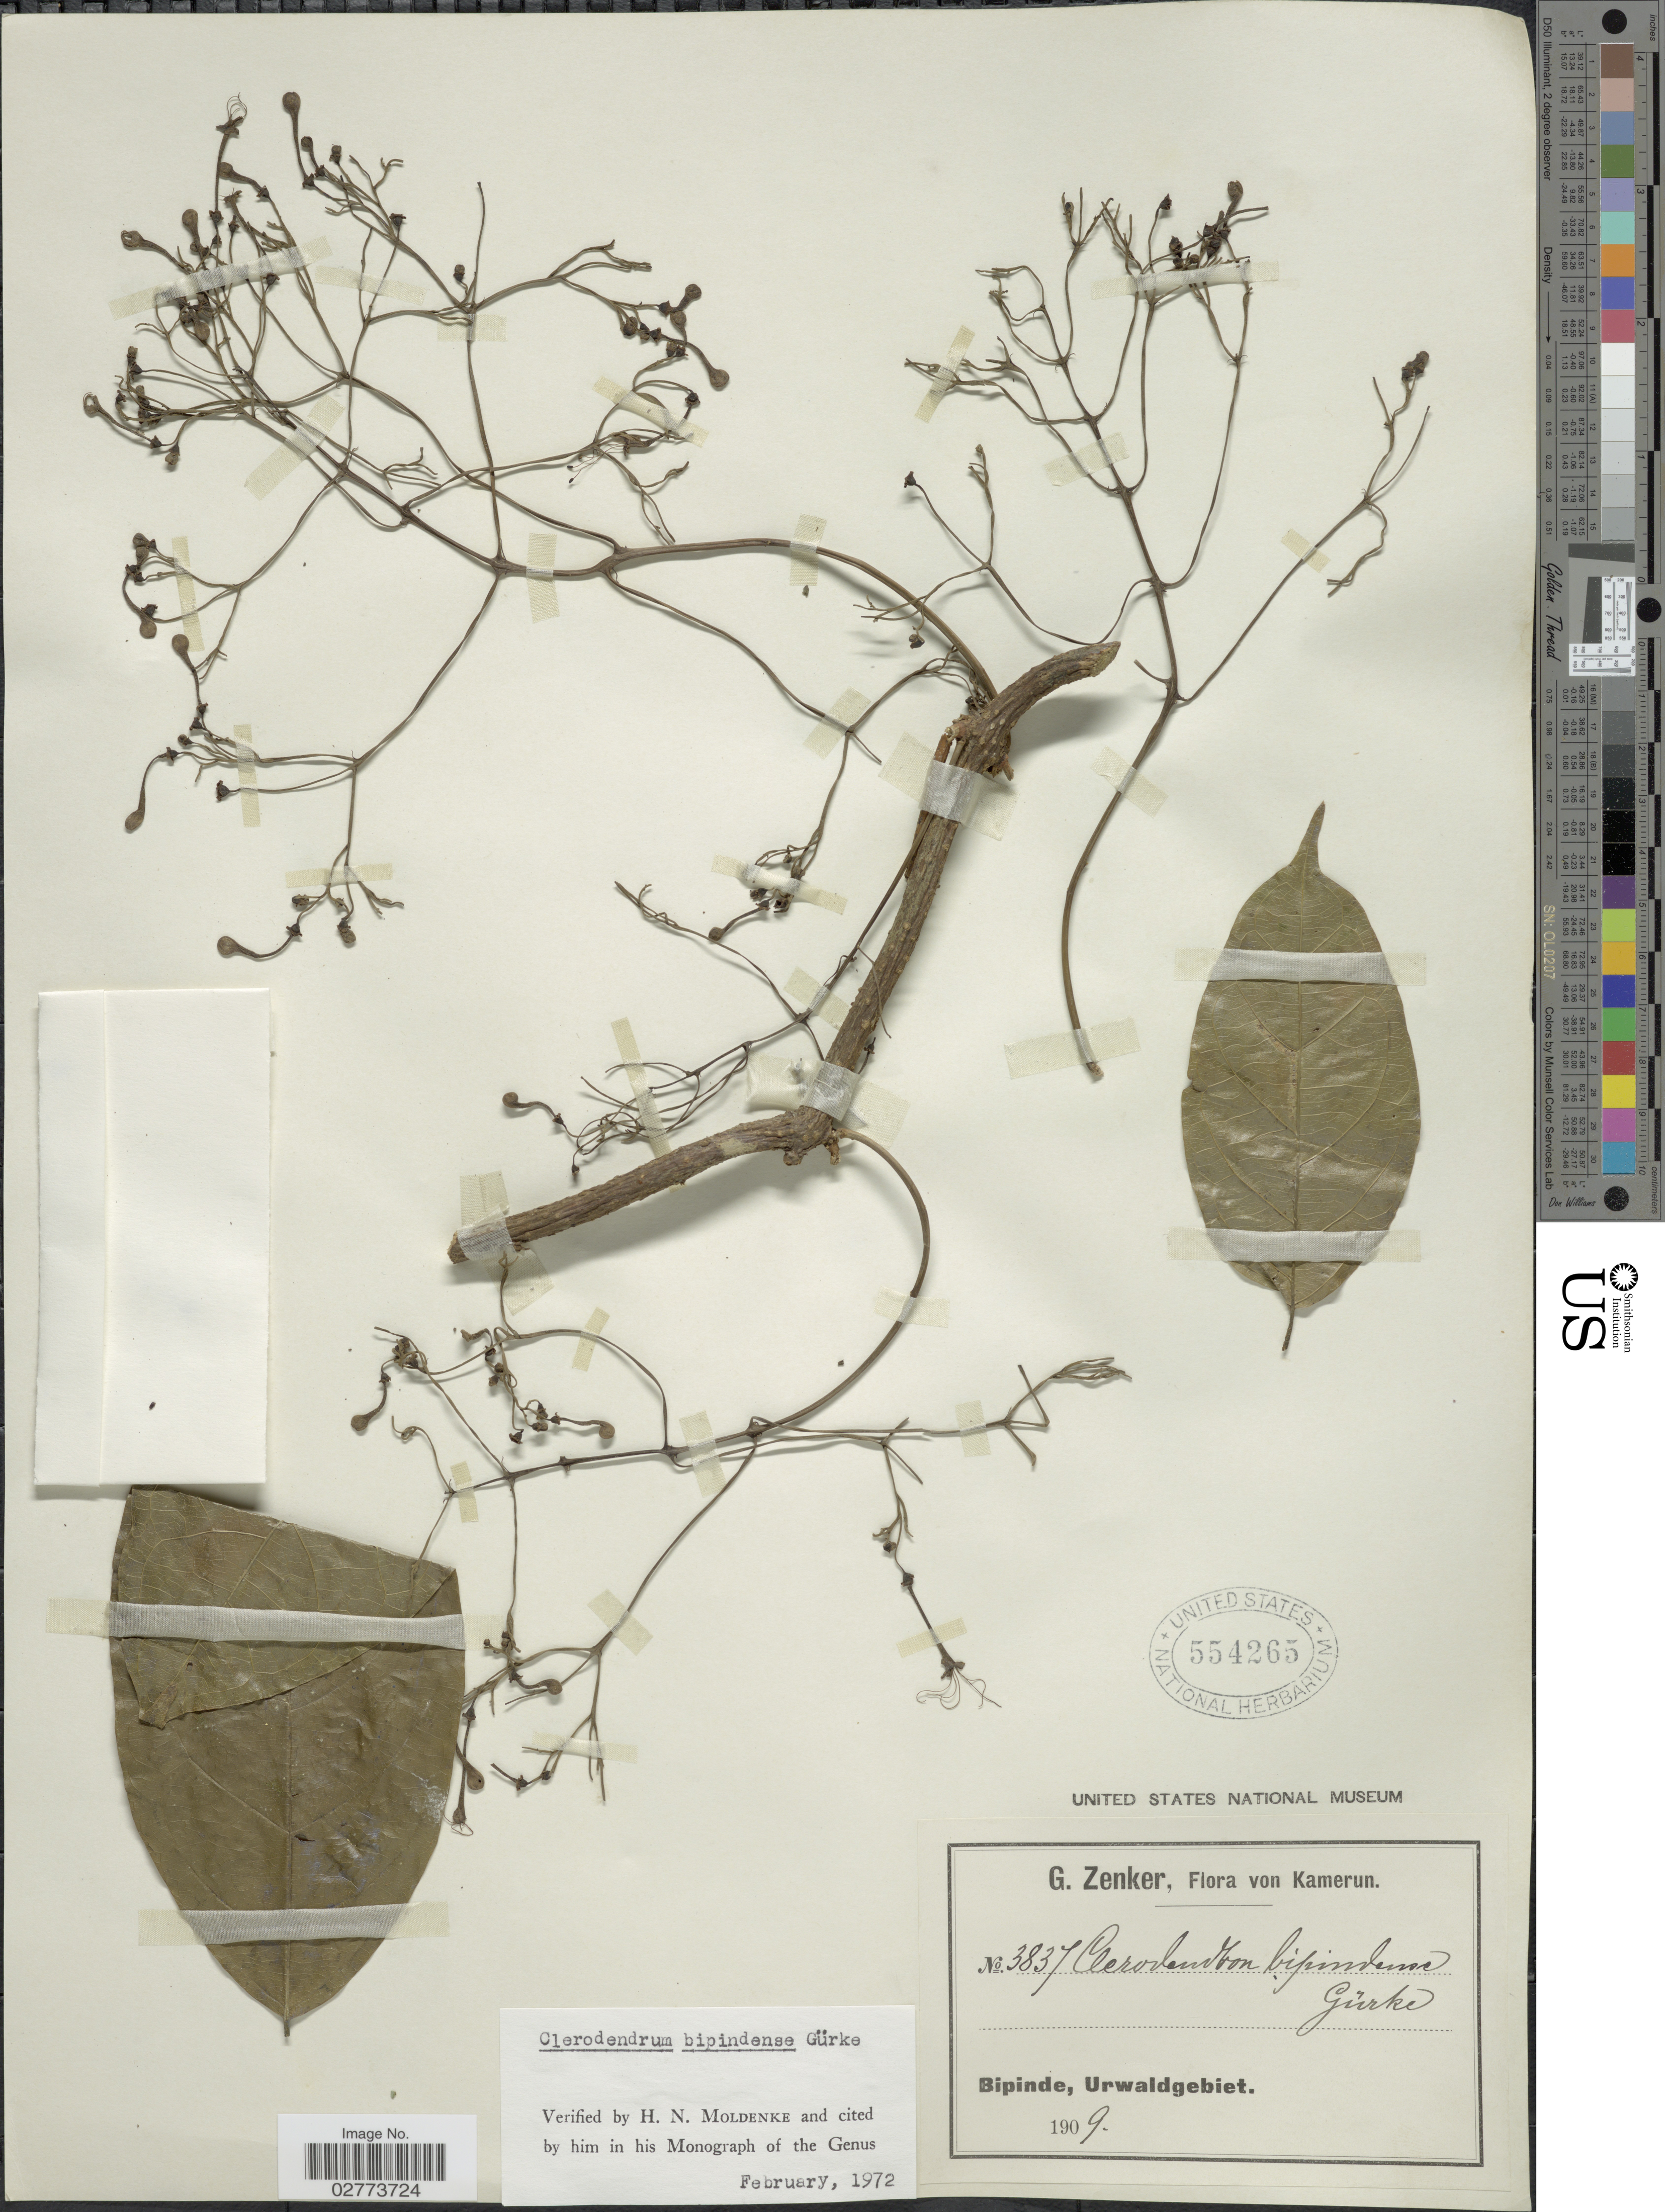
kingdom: Plantae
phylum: Tracheophyta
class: Magnoliopsida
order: Lamiales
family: Lamiaceae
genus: Clerodendrum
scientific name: Clerodendrum bipindense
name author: Gürke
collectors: G. A. Zenker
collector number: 3837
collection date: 1909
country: Cameroon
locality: Bipinde, Urwaldgebiet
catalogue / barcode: US 554265